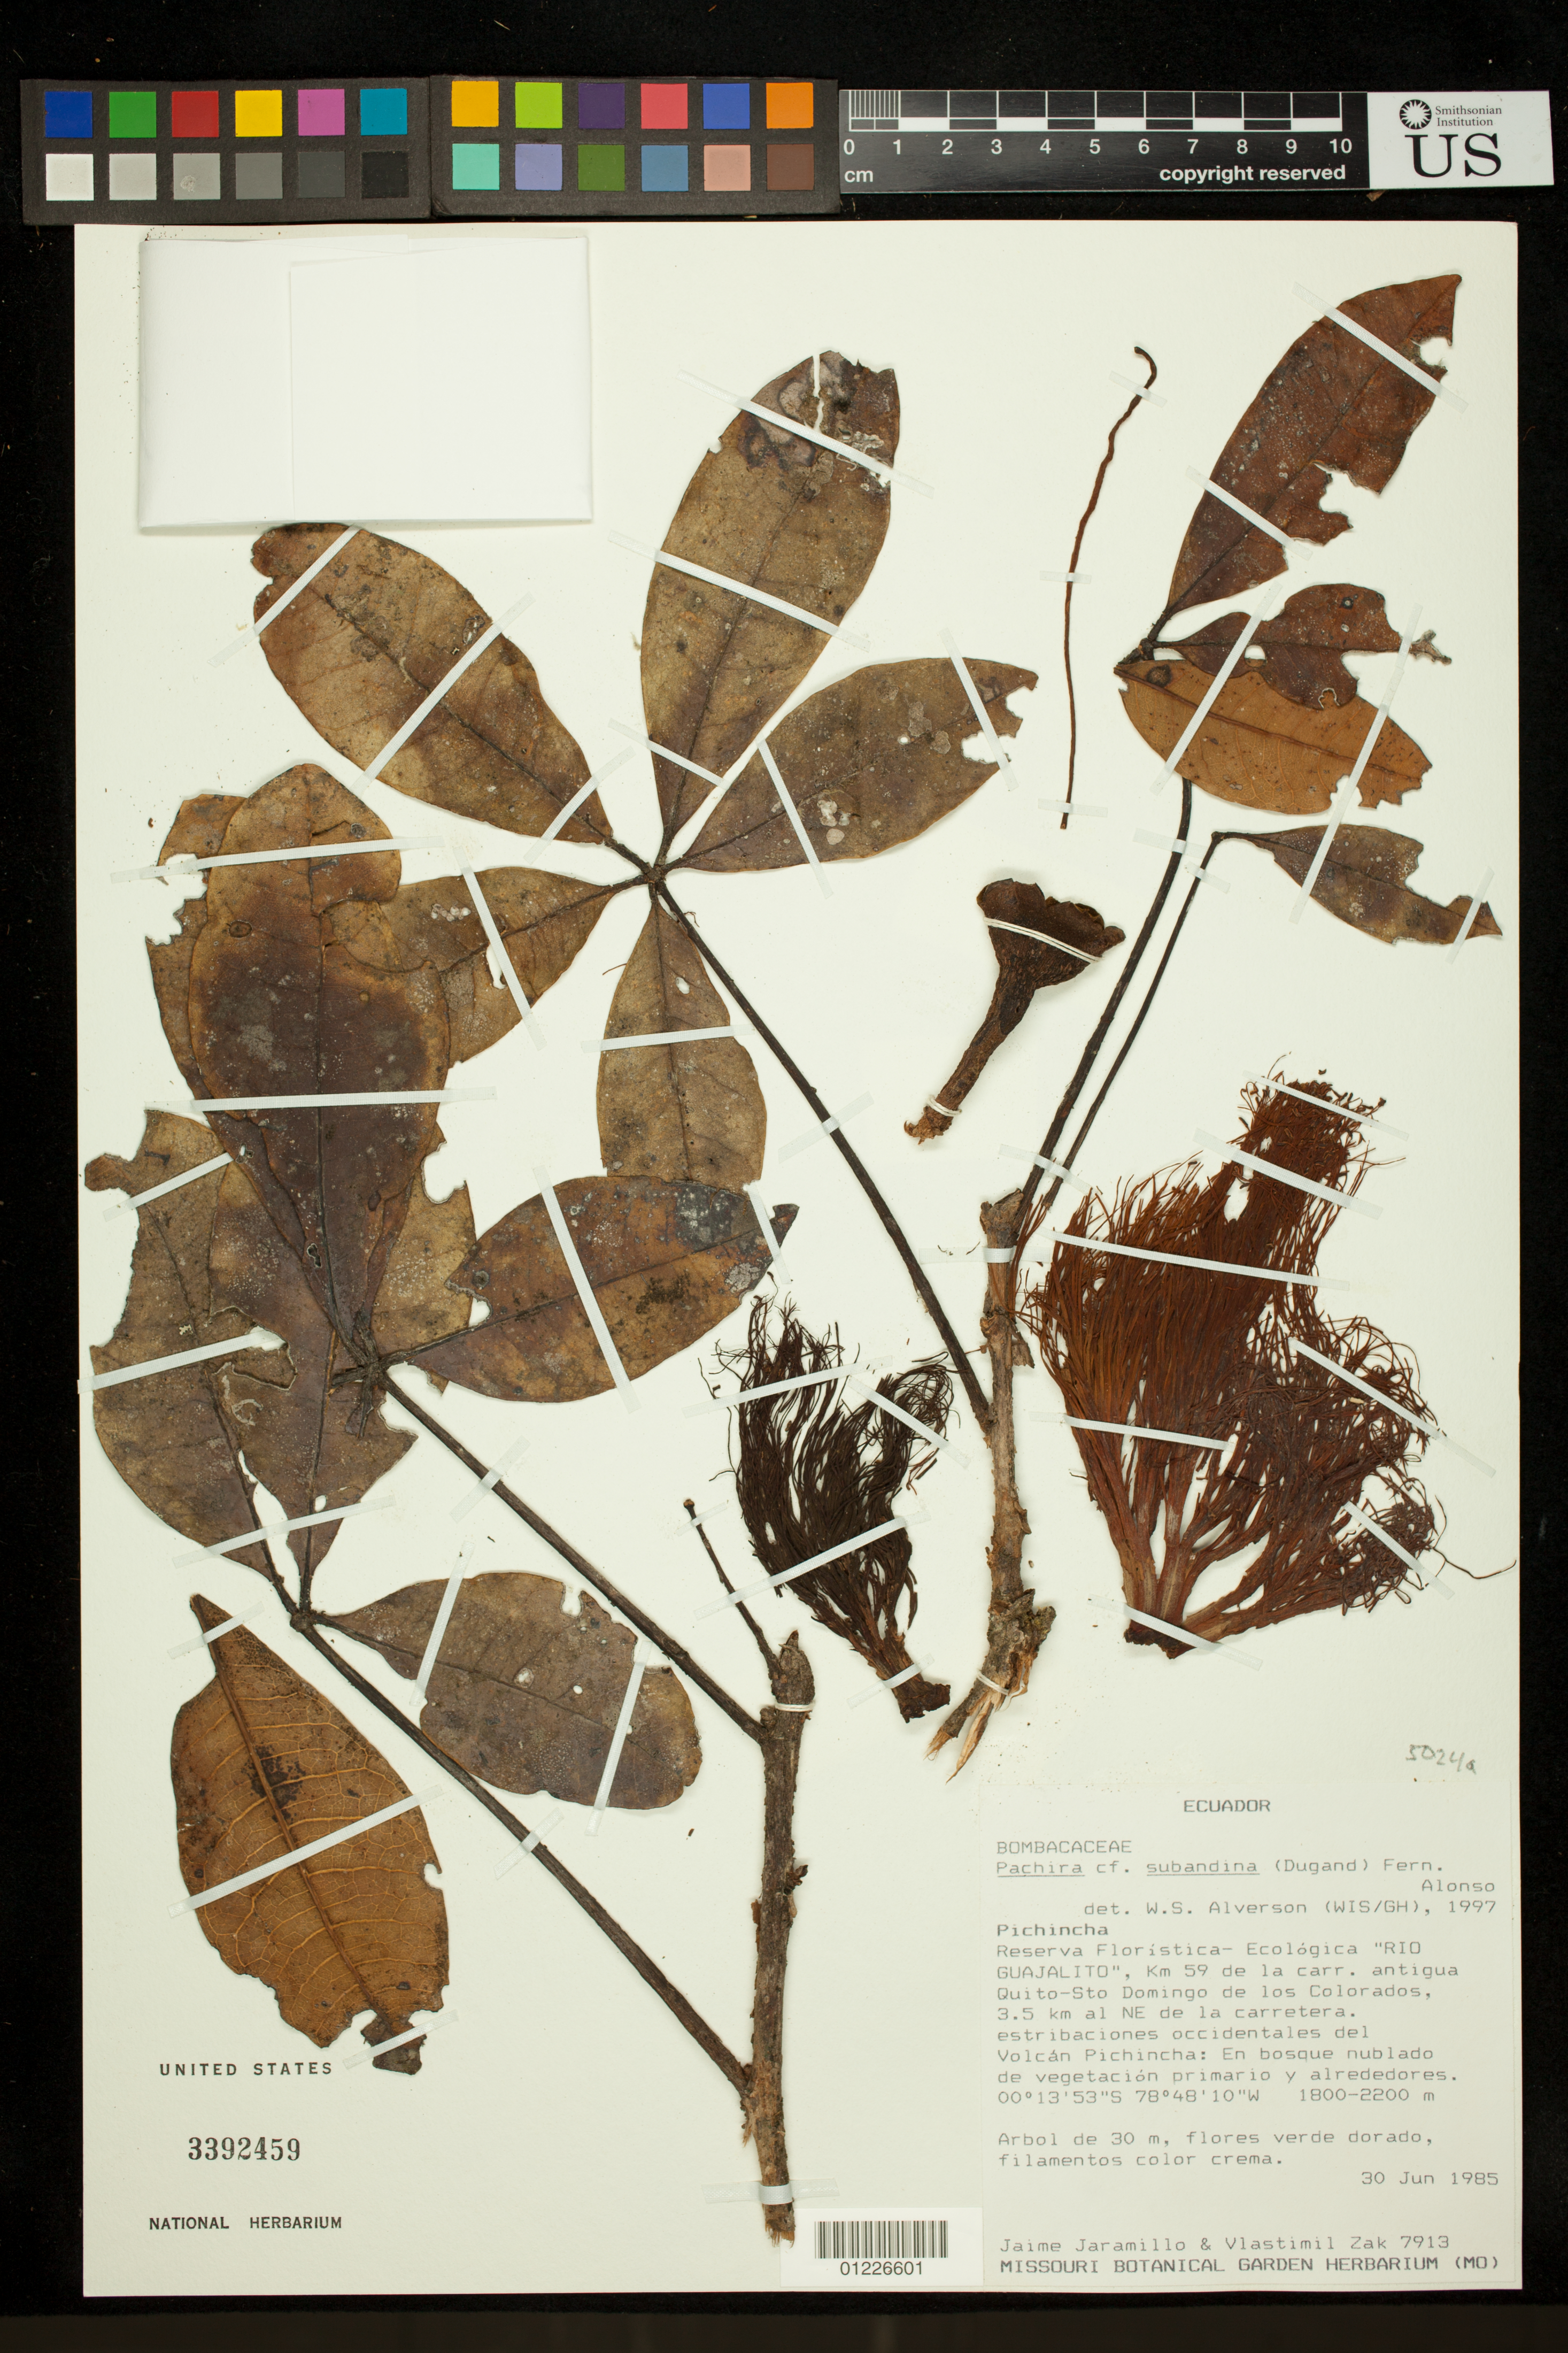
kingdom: Plantae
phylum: Tracheophyta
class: Magnoliopsida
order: Malvales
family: Malvaceae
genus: Pachira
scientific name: Pachira subandina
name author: (Dugand G.) Fern. Alonso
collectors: J. L. Jaramillo & V. Zak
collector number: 7913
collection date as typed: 6/30/1985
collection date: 1985-06-30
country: Ecuador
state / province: Pichincha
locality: Pichincha. Reserva Florística- Ecológica "Rio Guajalito", Km 59 de la carr. antigua Quito - Sto Domingo de los Colorados, 3.5 km al NE de la carretera. estribaciones occidentales del Volcán Pichincha: En bosque nublado de vegetación primario y alrededores.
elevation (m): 1800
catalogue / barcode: US 3392459